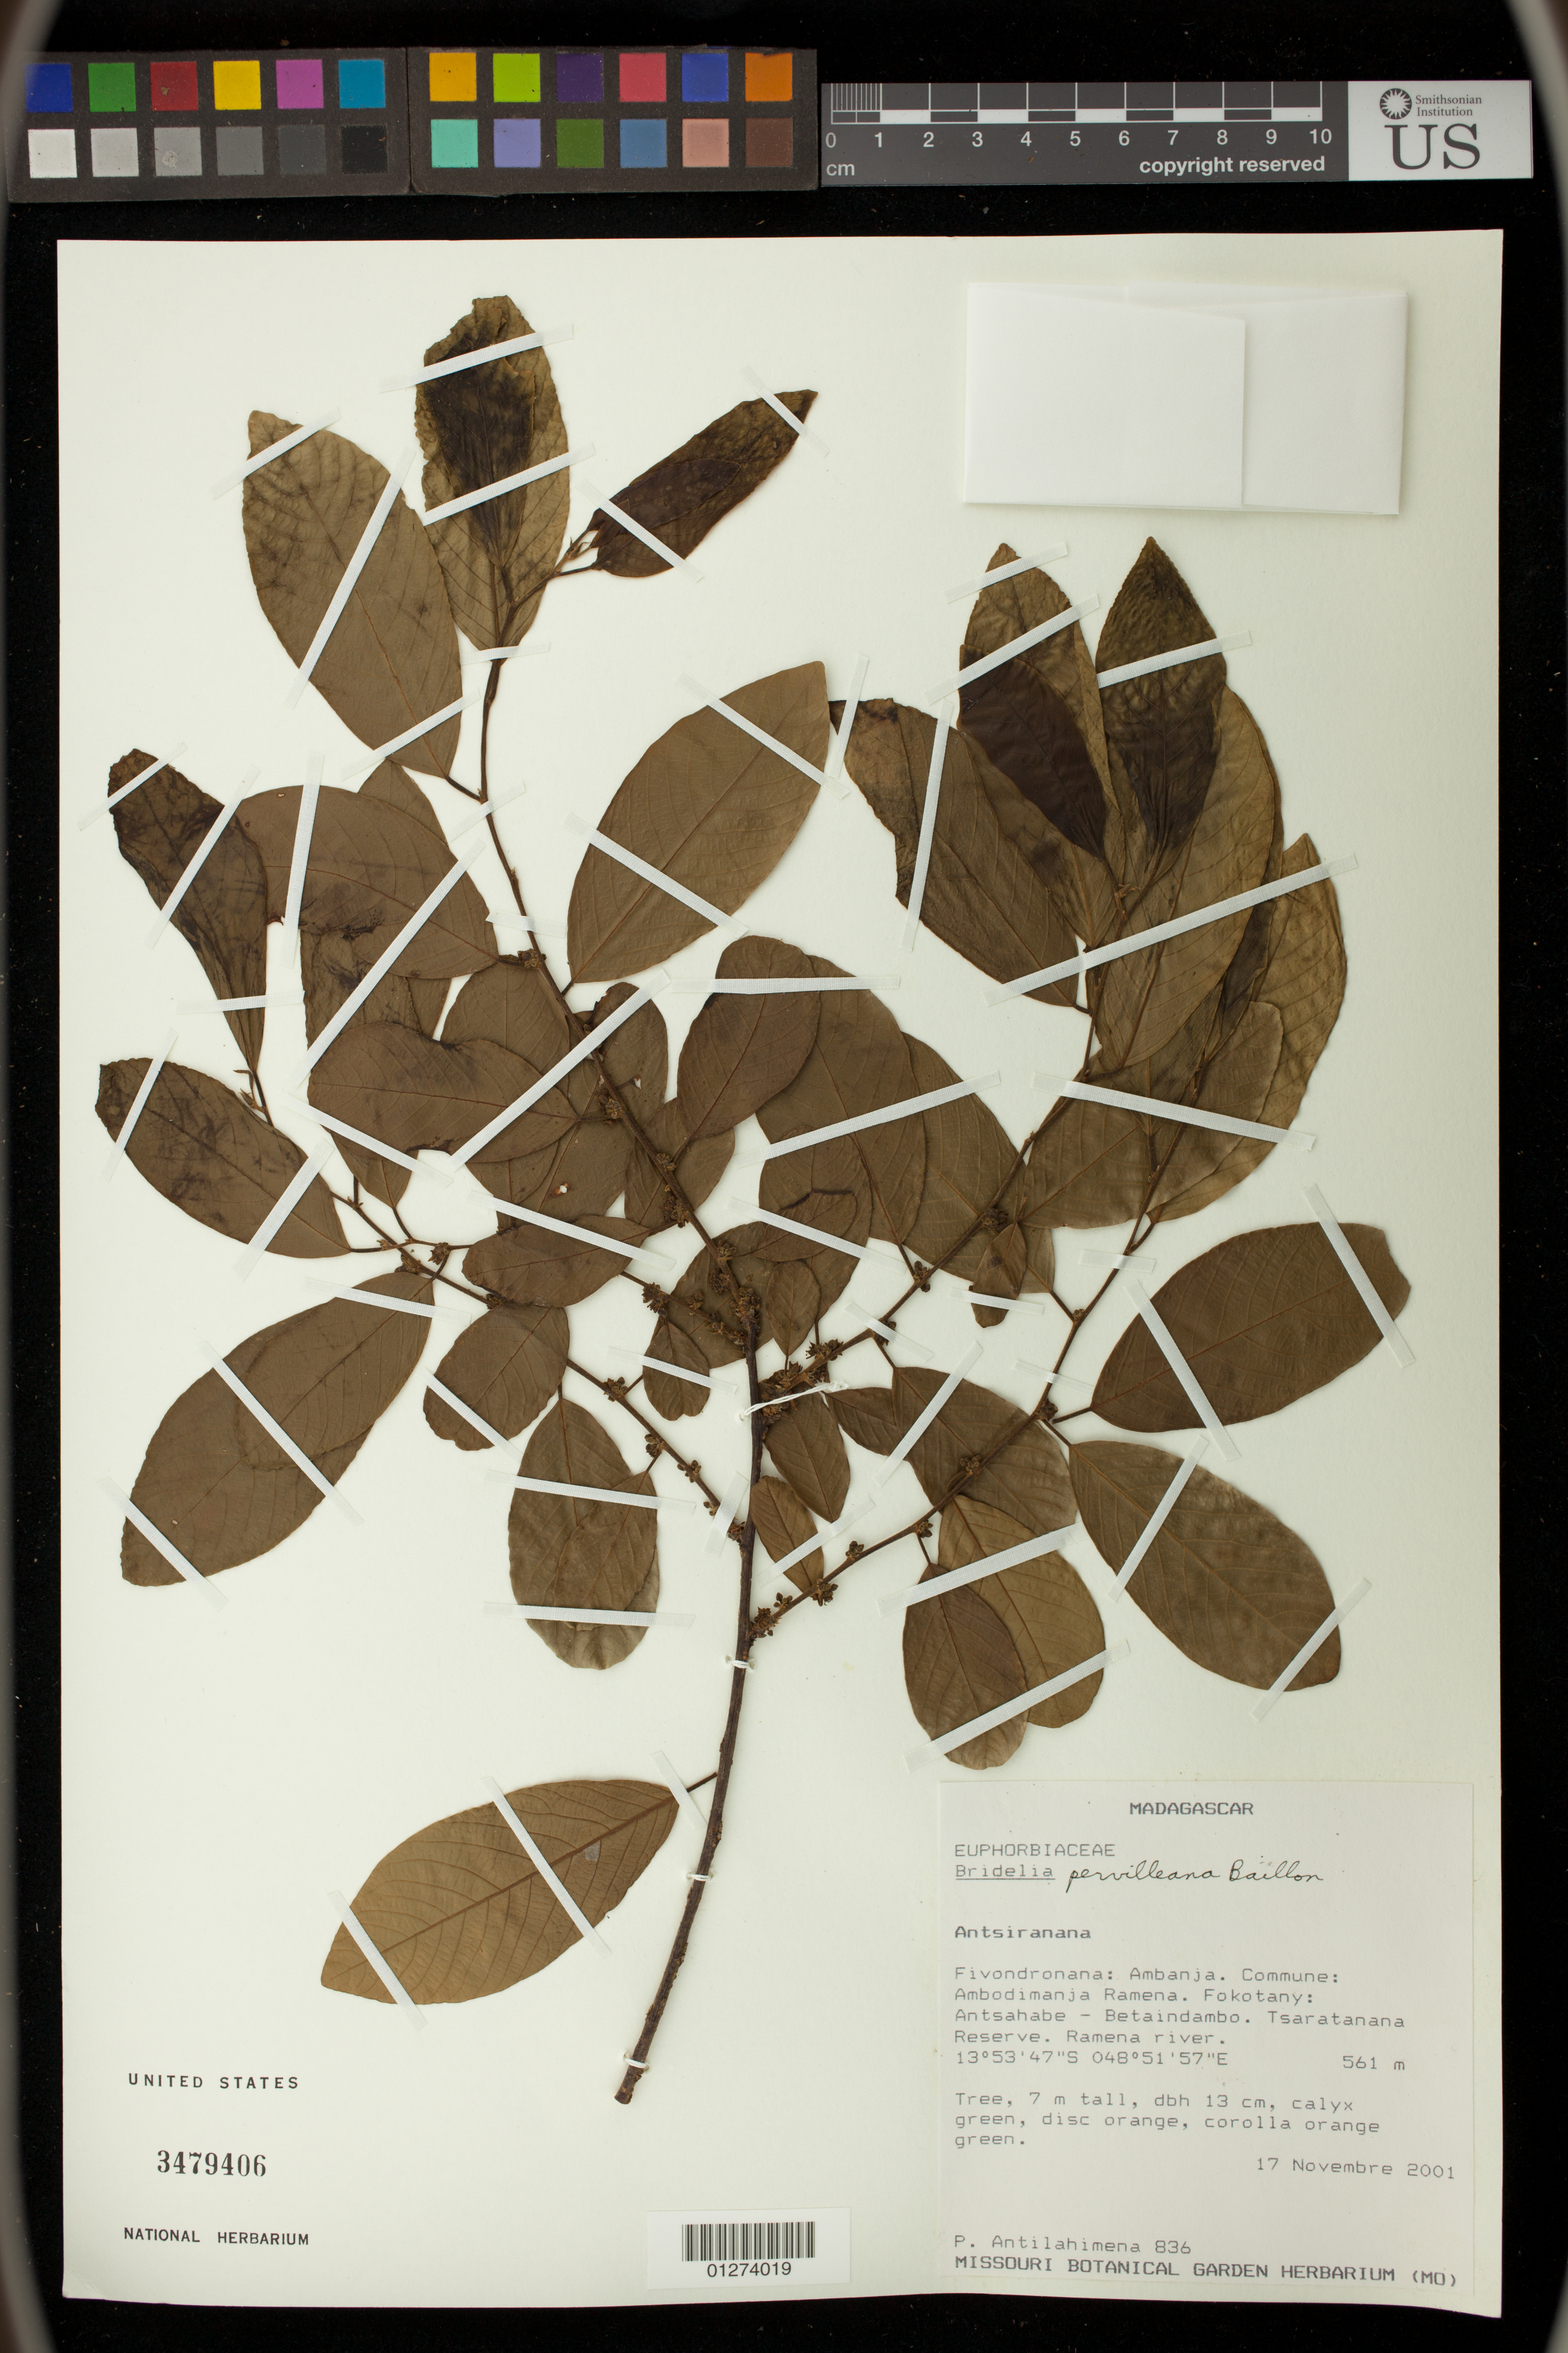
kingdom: Plantae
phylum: Tracheophyta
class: Magnoliopsida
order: Malpighiales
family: Phyllanthaceae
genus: Bridelia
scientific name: Bridelia pervilleana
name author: Baill.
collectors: P. Antilahimena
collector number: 836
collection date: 2001-11-17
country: Madagascar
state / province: Diana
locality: Antsiranana, Ambanja,Tsaratanana Reserve. Ramena River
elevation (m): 561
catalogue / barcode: US 3479406